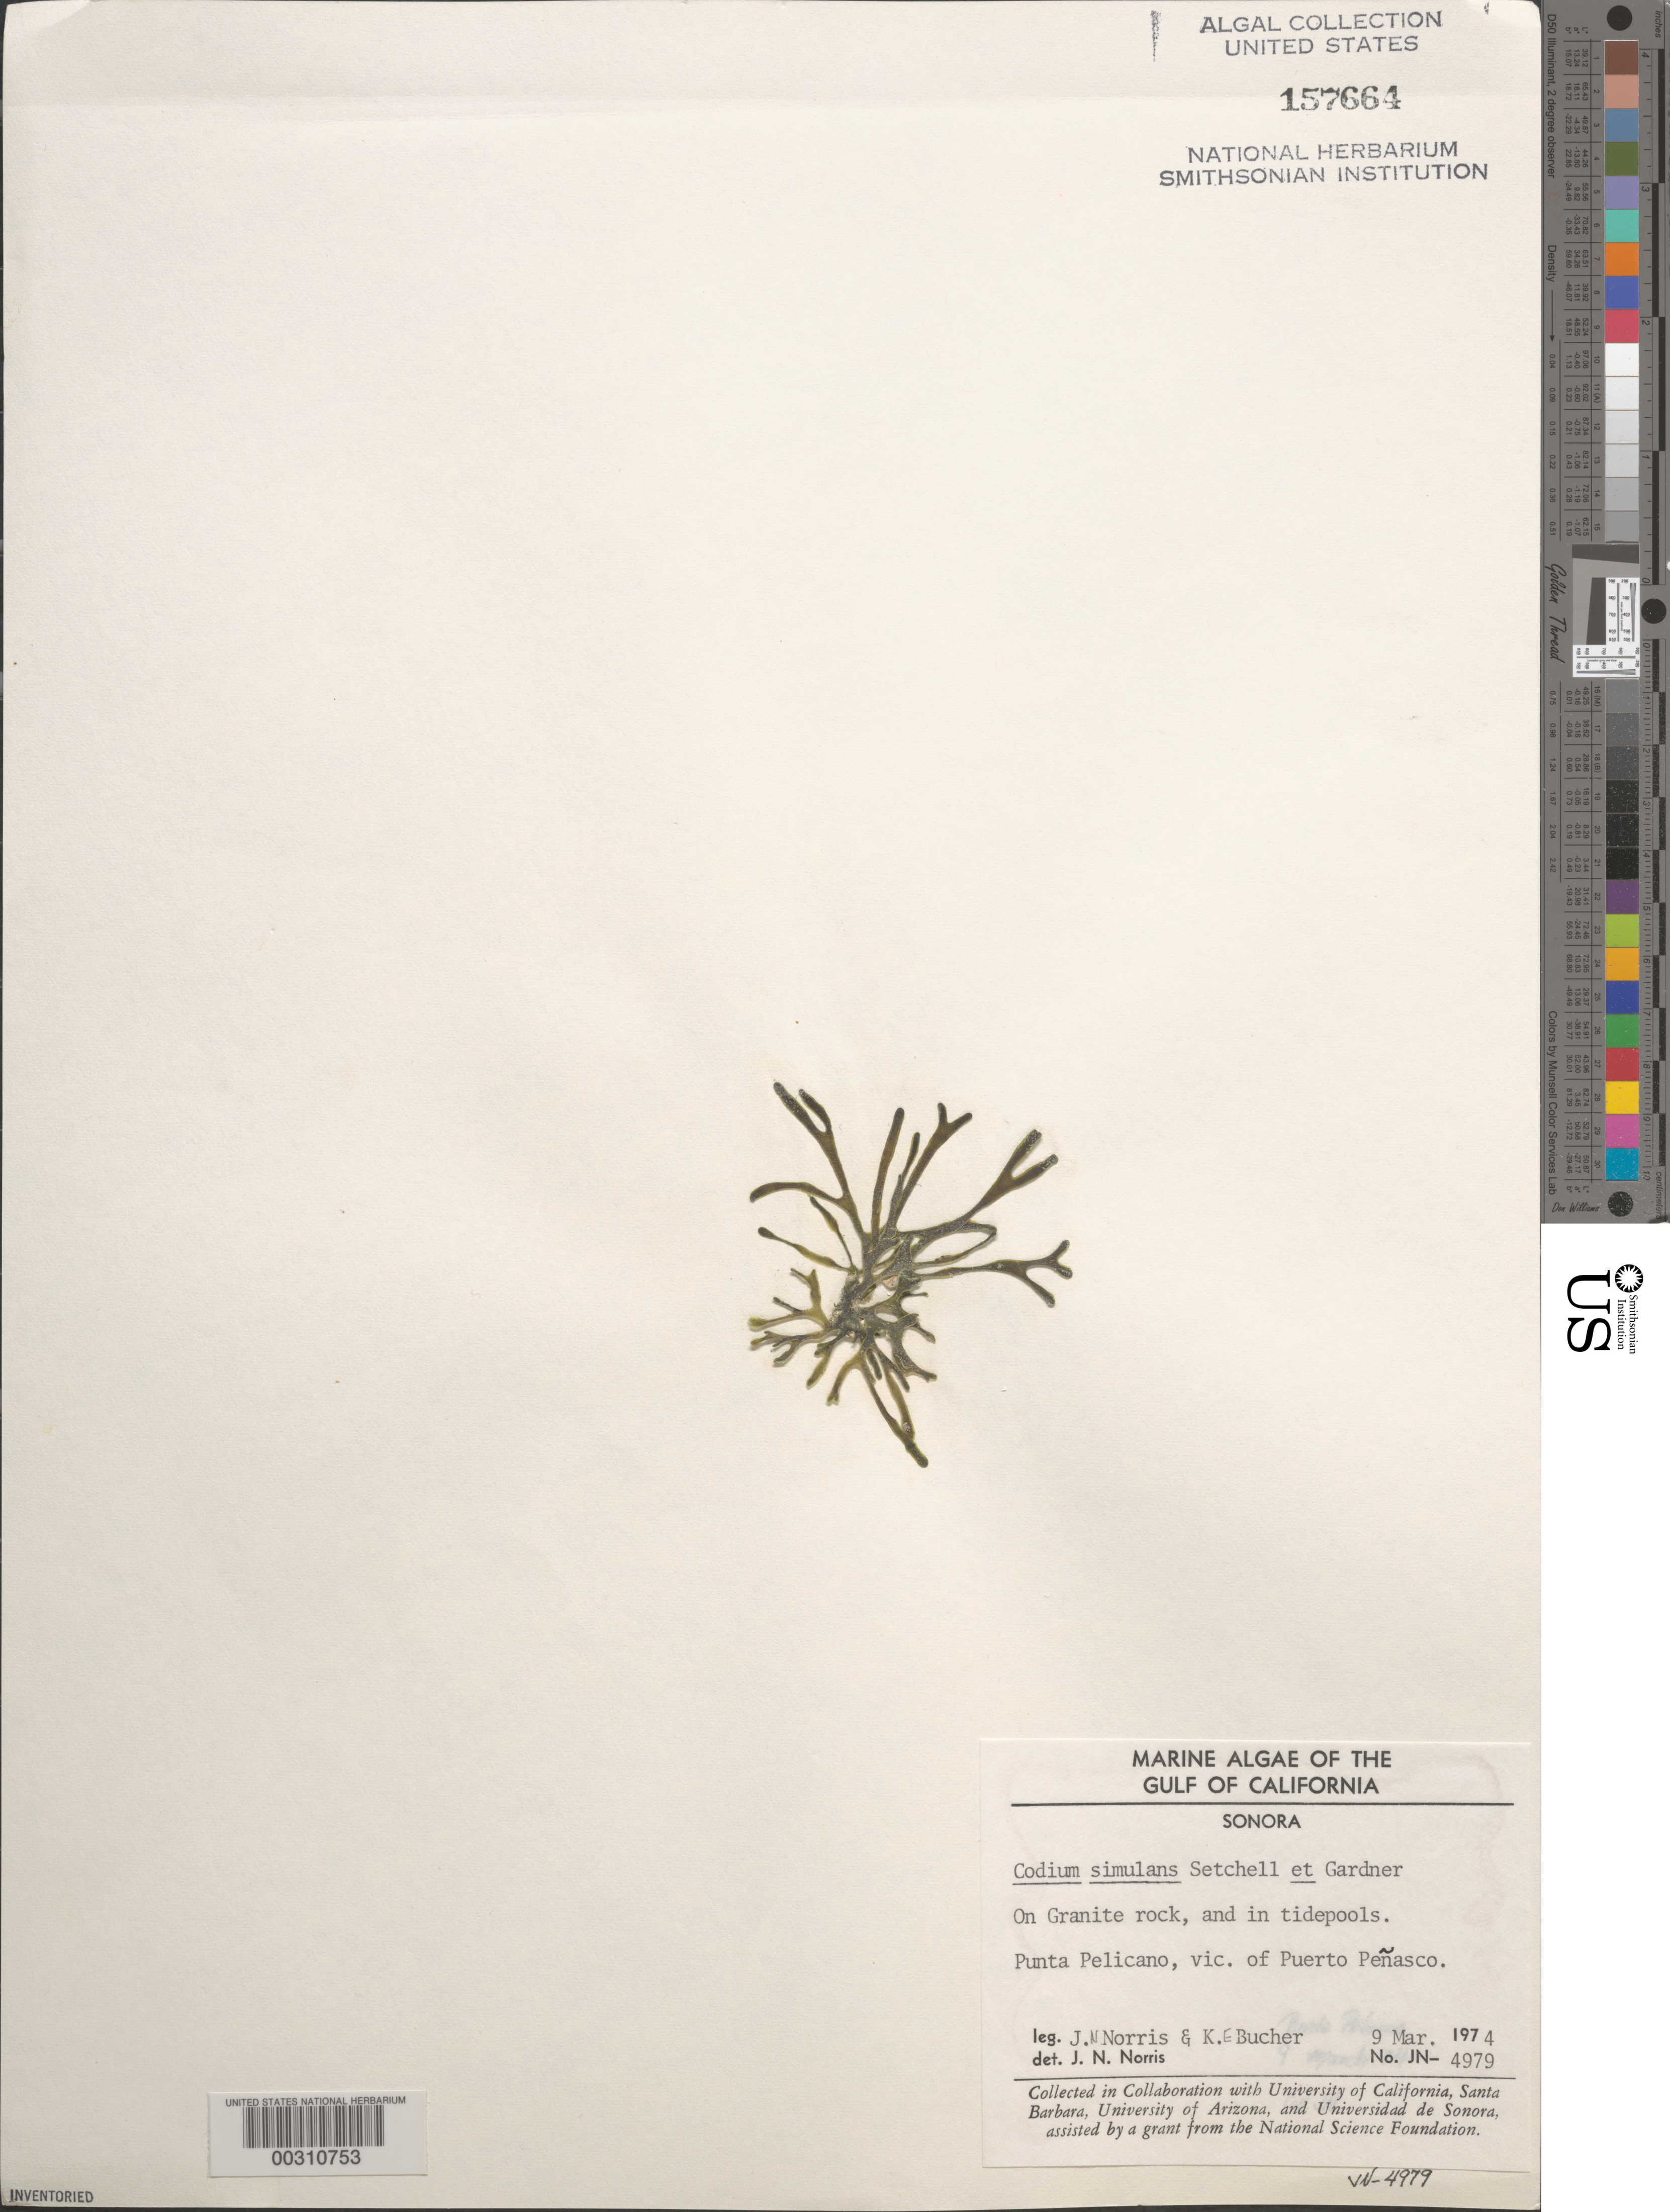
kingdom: Plantae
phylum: Chlorophyta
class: Ulvophyceae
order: Bryopsidales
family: Codiaceae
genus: Codium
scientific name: Codium simulans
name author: Setch. & N.L. Gardner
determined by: Norris, James N.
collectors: J. N. Norris & K. E. Bucher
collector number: JN-4979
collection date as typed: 09 Mar 1974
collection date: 1974-03-09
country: Mexico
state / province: Sonora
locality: Punta Pelicano, Puerto Penasco area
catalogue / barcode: US 157664